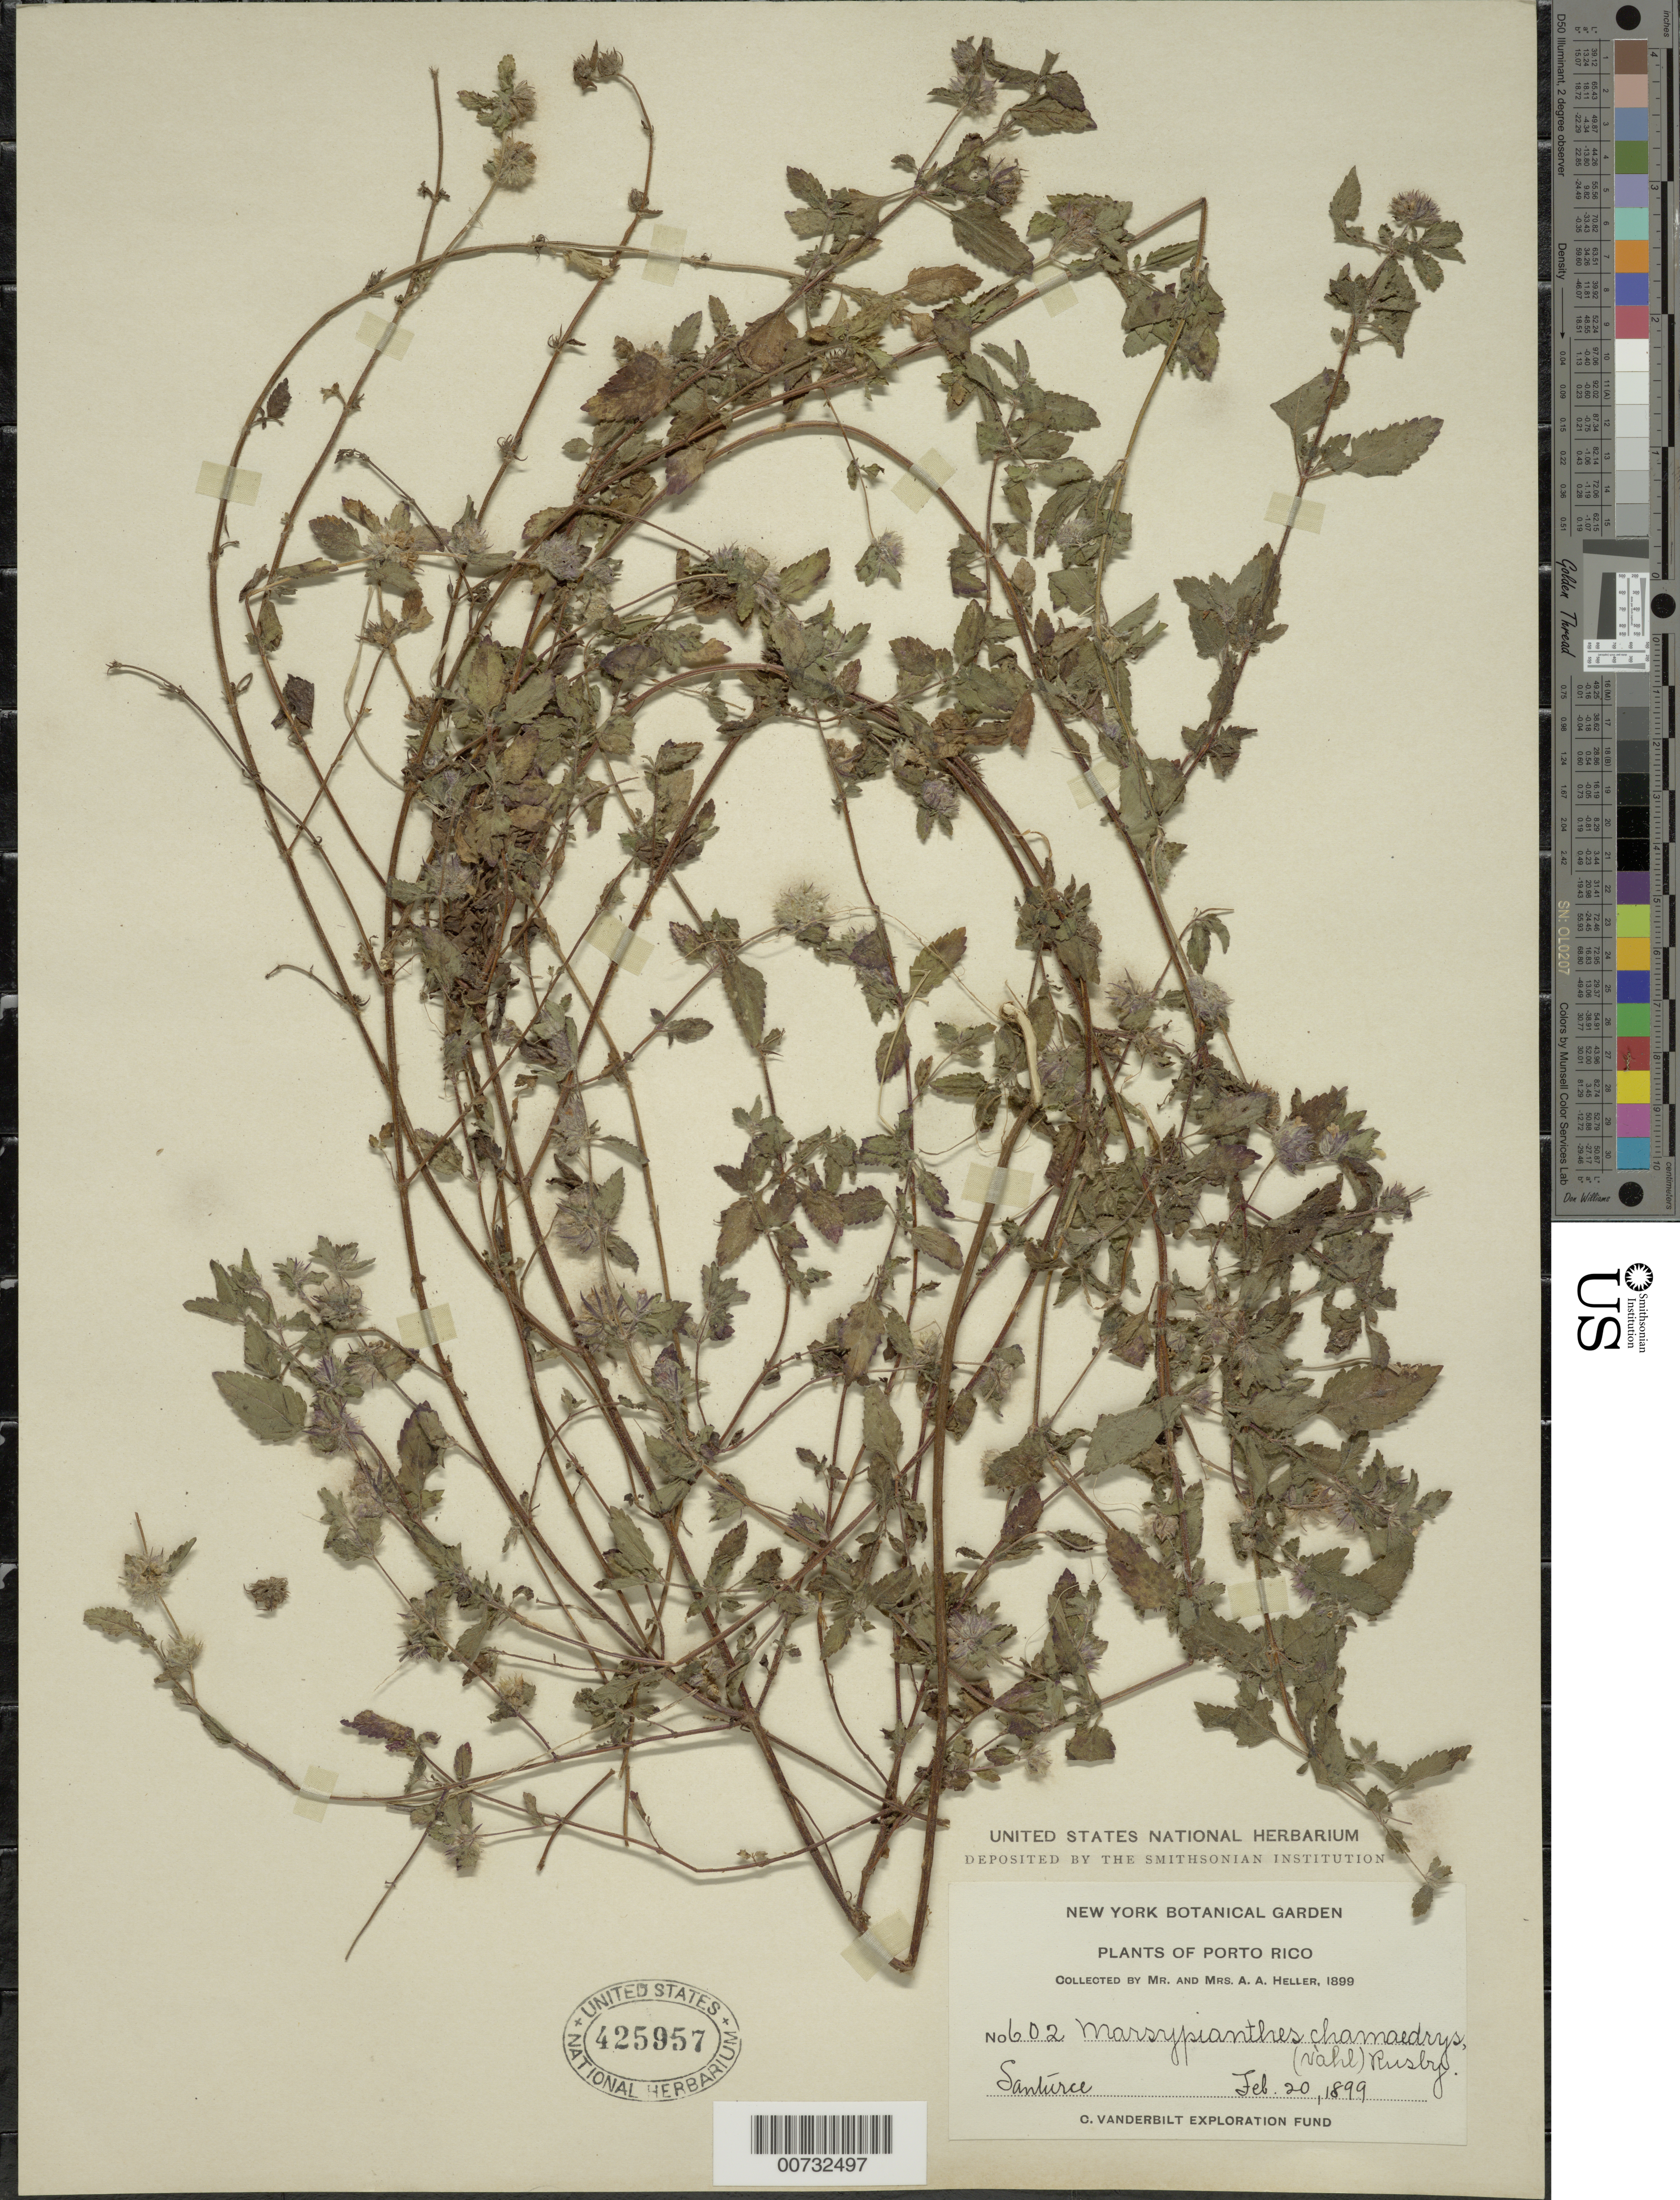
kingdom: Plantae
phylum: Tracheophyta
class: Magnoliopsida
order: Lamiales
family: Lamiaceae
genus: Marsypianthes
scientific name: Marsypianthes chamaedrys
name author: (Vahl) Kuntze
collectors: A. A. Heller & E. G. Heller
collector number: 602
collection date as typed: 20 Feb 1899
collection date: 1899-02-20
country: Puerto Rico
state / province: San Juan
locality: Santurce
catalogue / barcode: US 425957